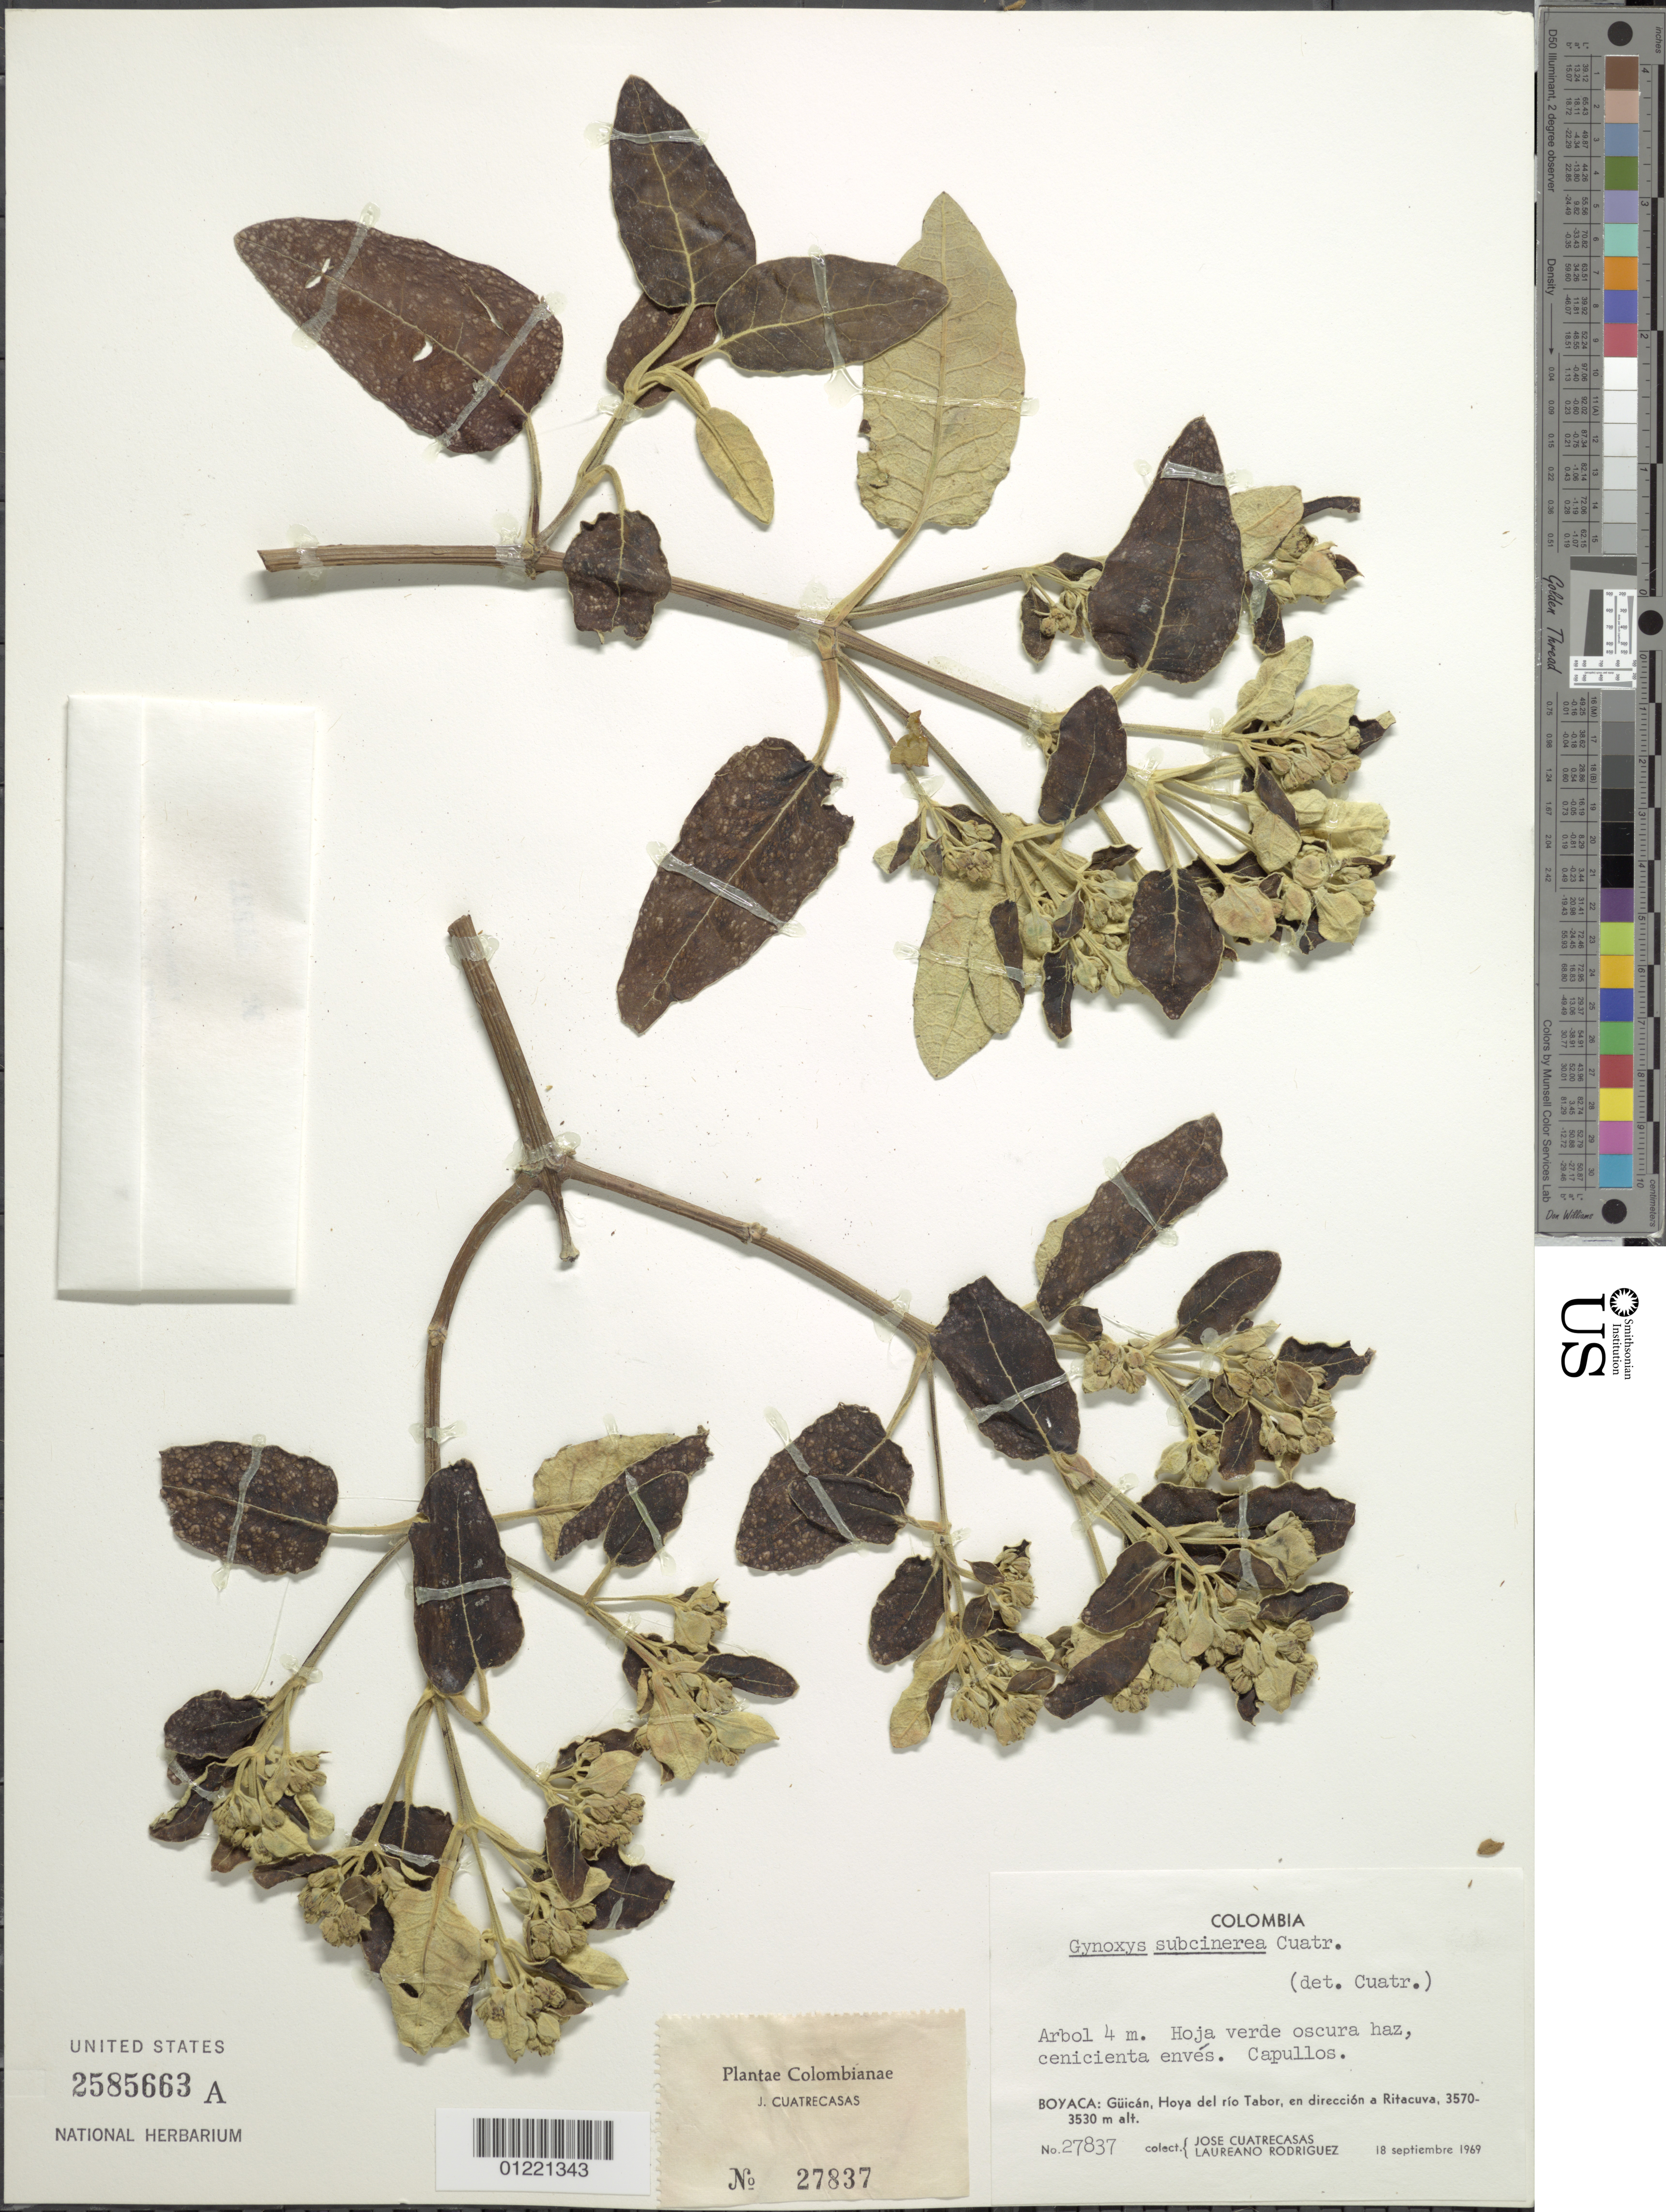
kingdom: Plantae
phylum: Tracheophyta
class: Magnoliopsida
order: Asterales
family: Asteraceae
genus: Gynoxys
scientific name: Gynoxys subcinerea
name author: Cuatrec.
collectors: J. Cuatrecasas & L. Rodriguez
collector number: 27837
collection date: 1969-09-18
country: Colombia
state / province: Boyacá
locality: Güicán, Hoya del río Tabor, en dirección a Ritacuva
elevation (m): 3530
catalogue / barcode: US 2585663A